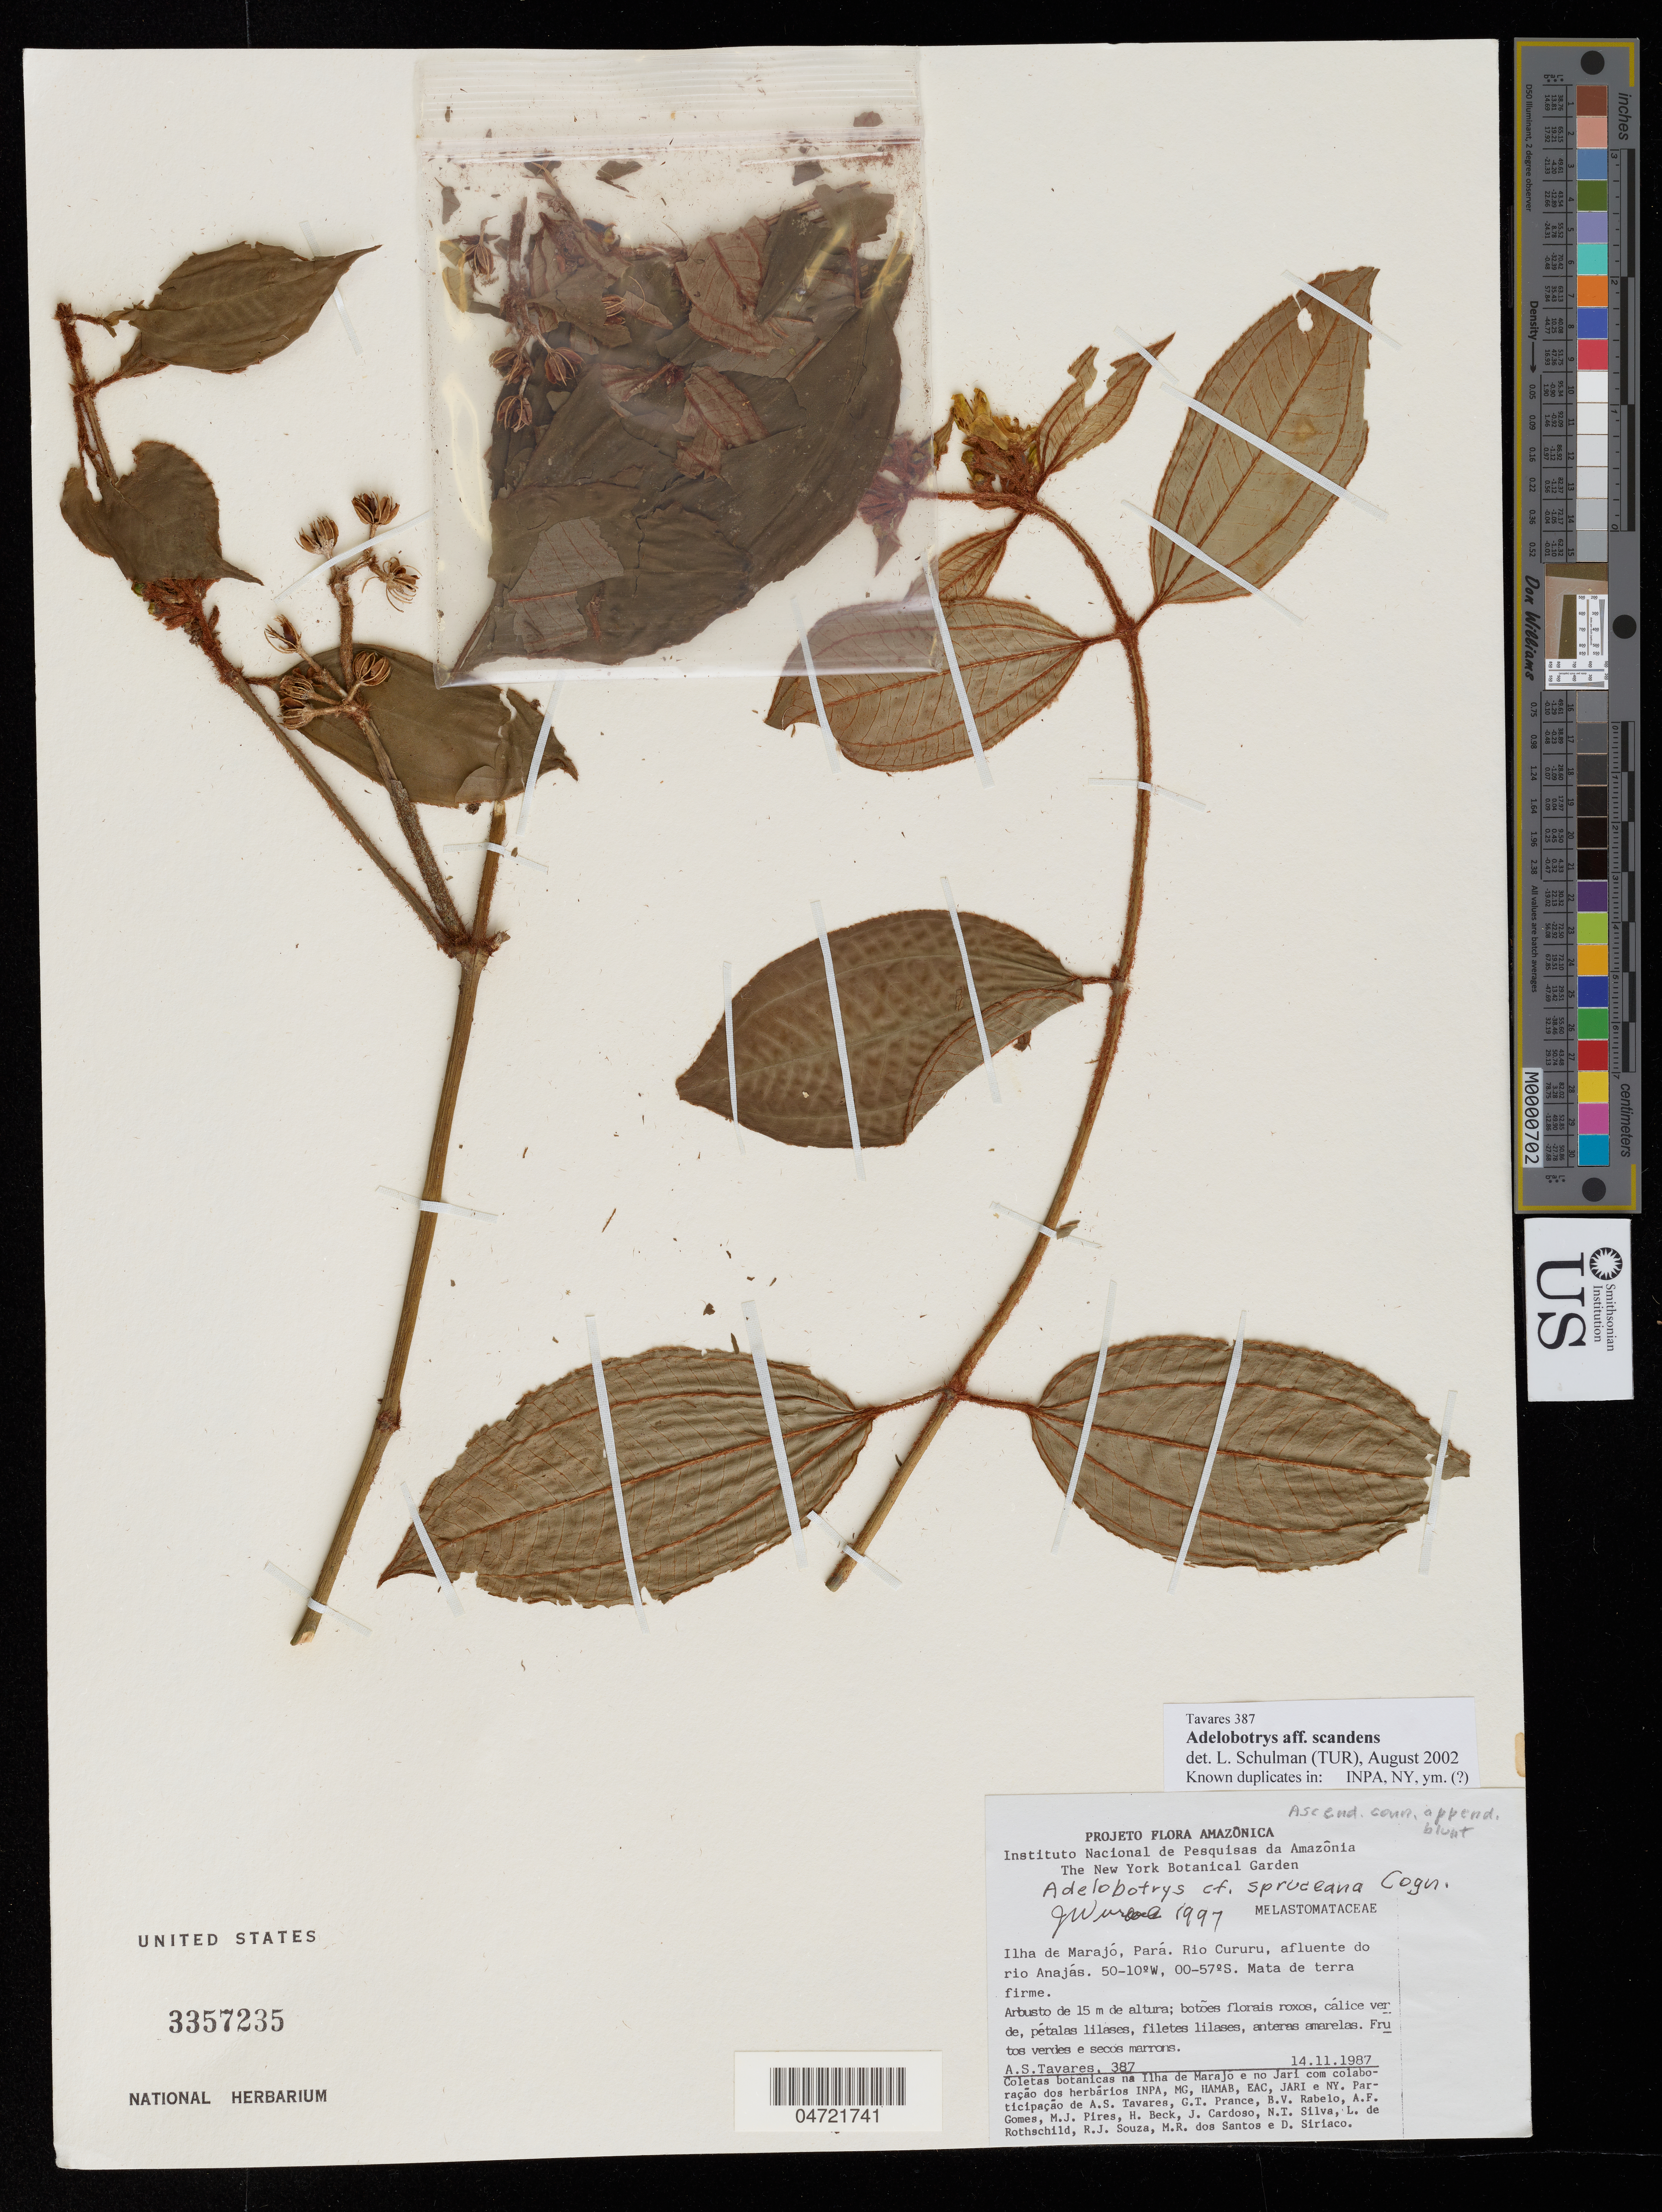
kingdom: Plantae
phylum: Tracheophyta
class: Magnoliopsida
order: Myrtales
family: Melastomataceae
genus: Adelobotrys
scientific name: Adelobotrys scandens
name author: (Aubl.) DC.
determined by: Schulman, Leif, (TUR), University of Turku (FINLAND)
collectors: A. S. Tavares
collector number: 387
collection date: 1987-11-05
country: Brazil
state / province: Pará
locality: Ilha de Marajó, rio Mucuans, afluente do Rio Anajás, em frente a cidade de Anajás.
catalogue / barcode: US 3357235